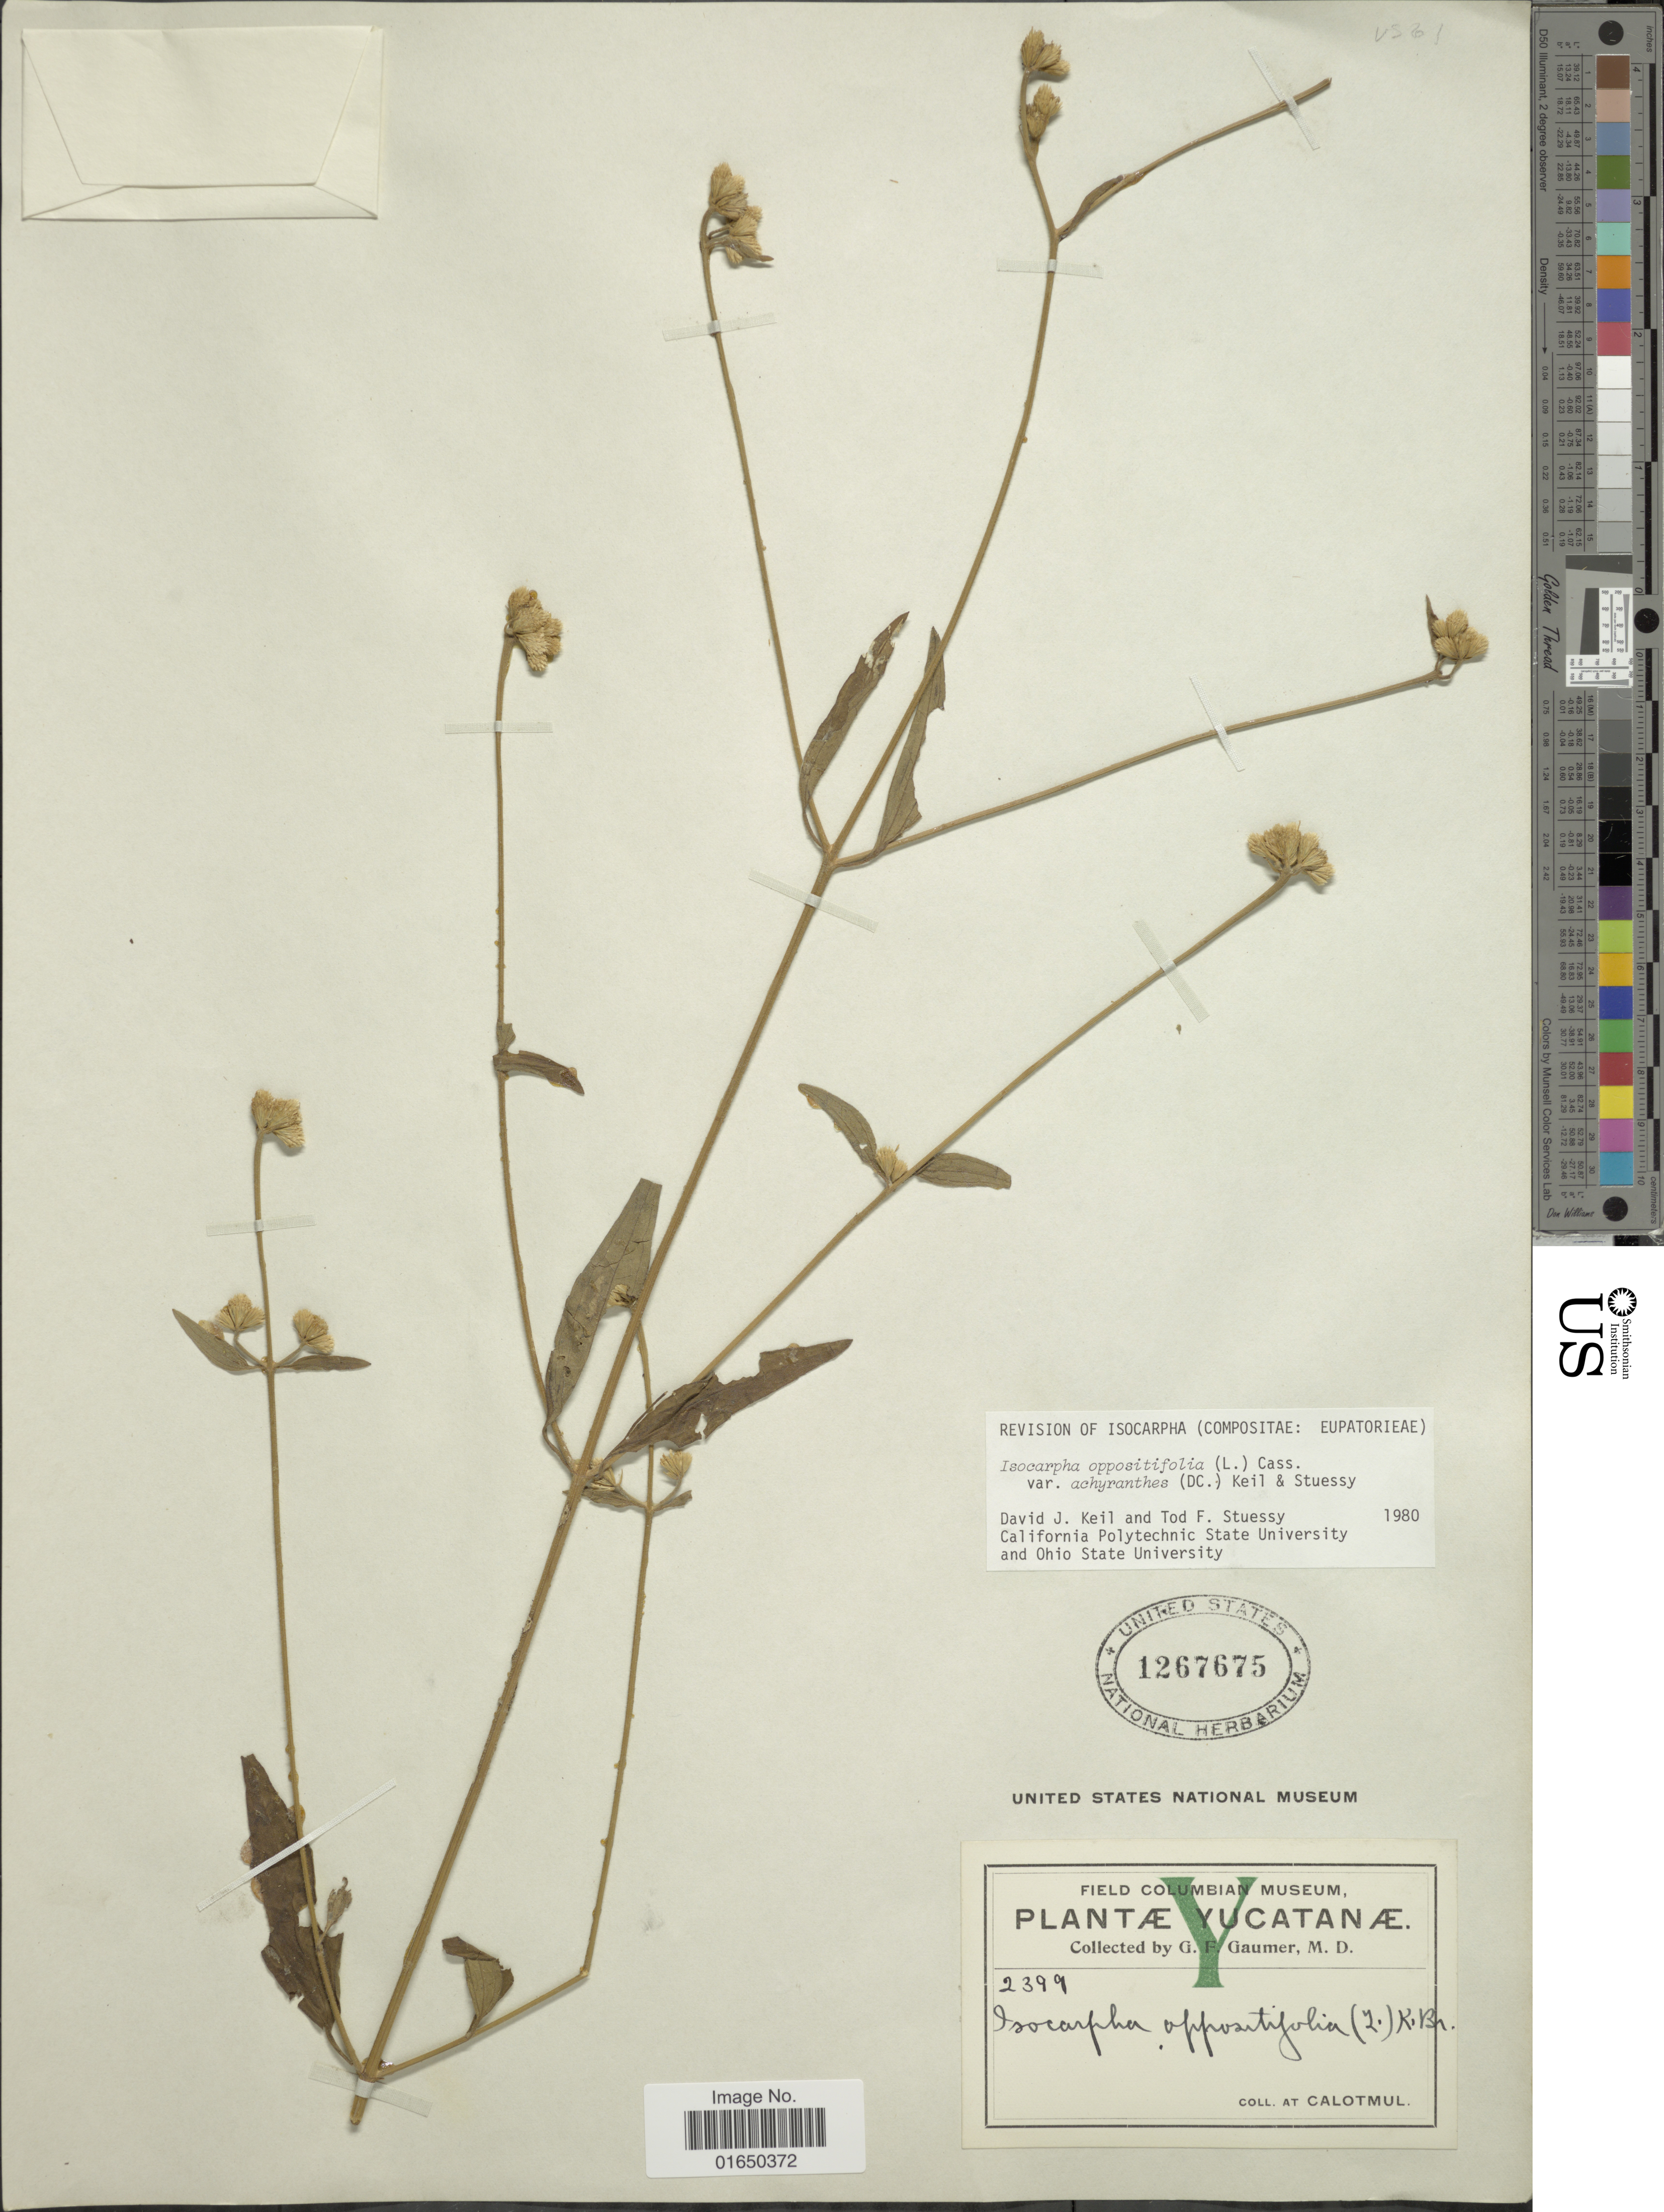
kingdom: Plantae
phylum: Tracheophyta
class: Magnoliopsida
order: Asterales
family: Asteraceae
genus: Isocarpha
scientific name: Isocarpha oppositifolia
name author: (L.) Cass.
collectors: G. F. Gaumer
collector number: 2399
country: Mexico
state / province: Yucatán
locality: At Calotmul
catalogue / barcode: US 1267675